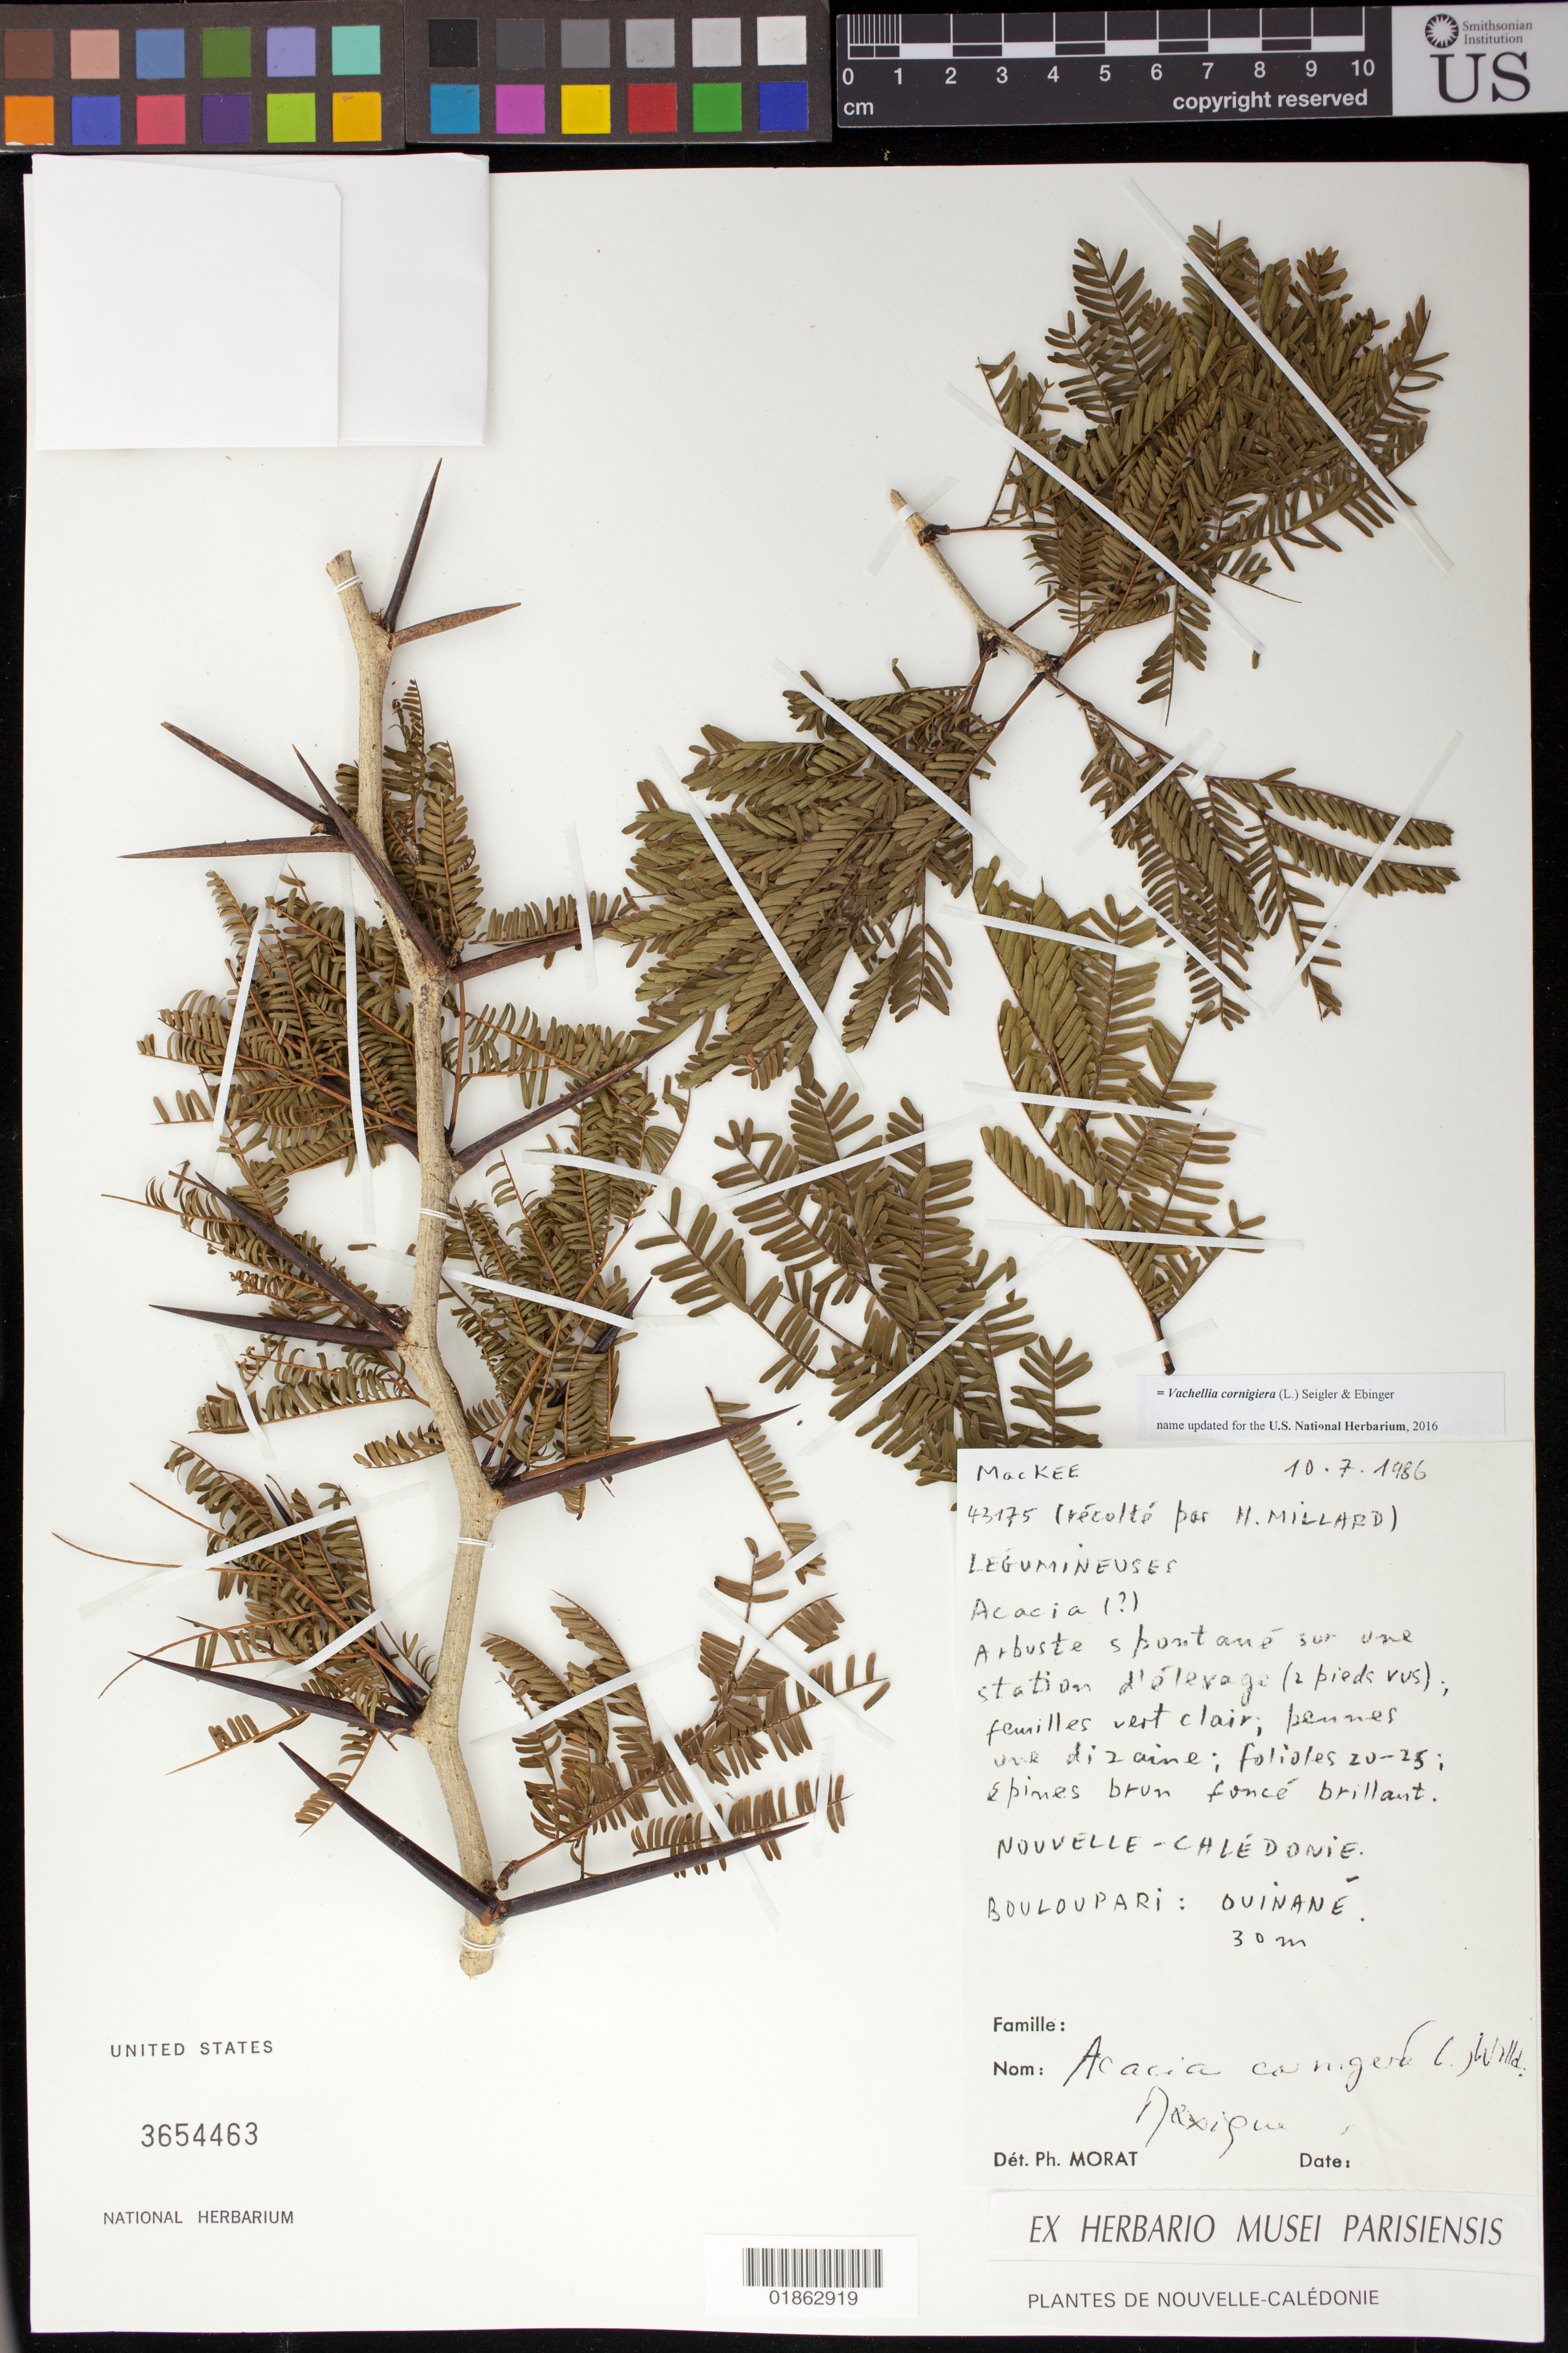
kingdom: Plantae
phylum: Tracheophyta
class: Magnoliopsida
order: Fabales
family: Fabaceae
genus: Vachellia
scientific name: Vachellia cornigera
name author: (L.) Seigler & Ebinger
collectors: H. S. MacKee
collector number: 43175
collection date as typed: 10.7.1986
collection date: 1986-07-10 or 1986-10-07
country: New Caledonia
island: New Caledonia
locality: Bouloupari: Ouinane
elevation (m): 30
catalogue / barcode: US 3654463